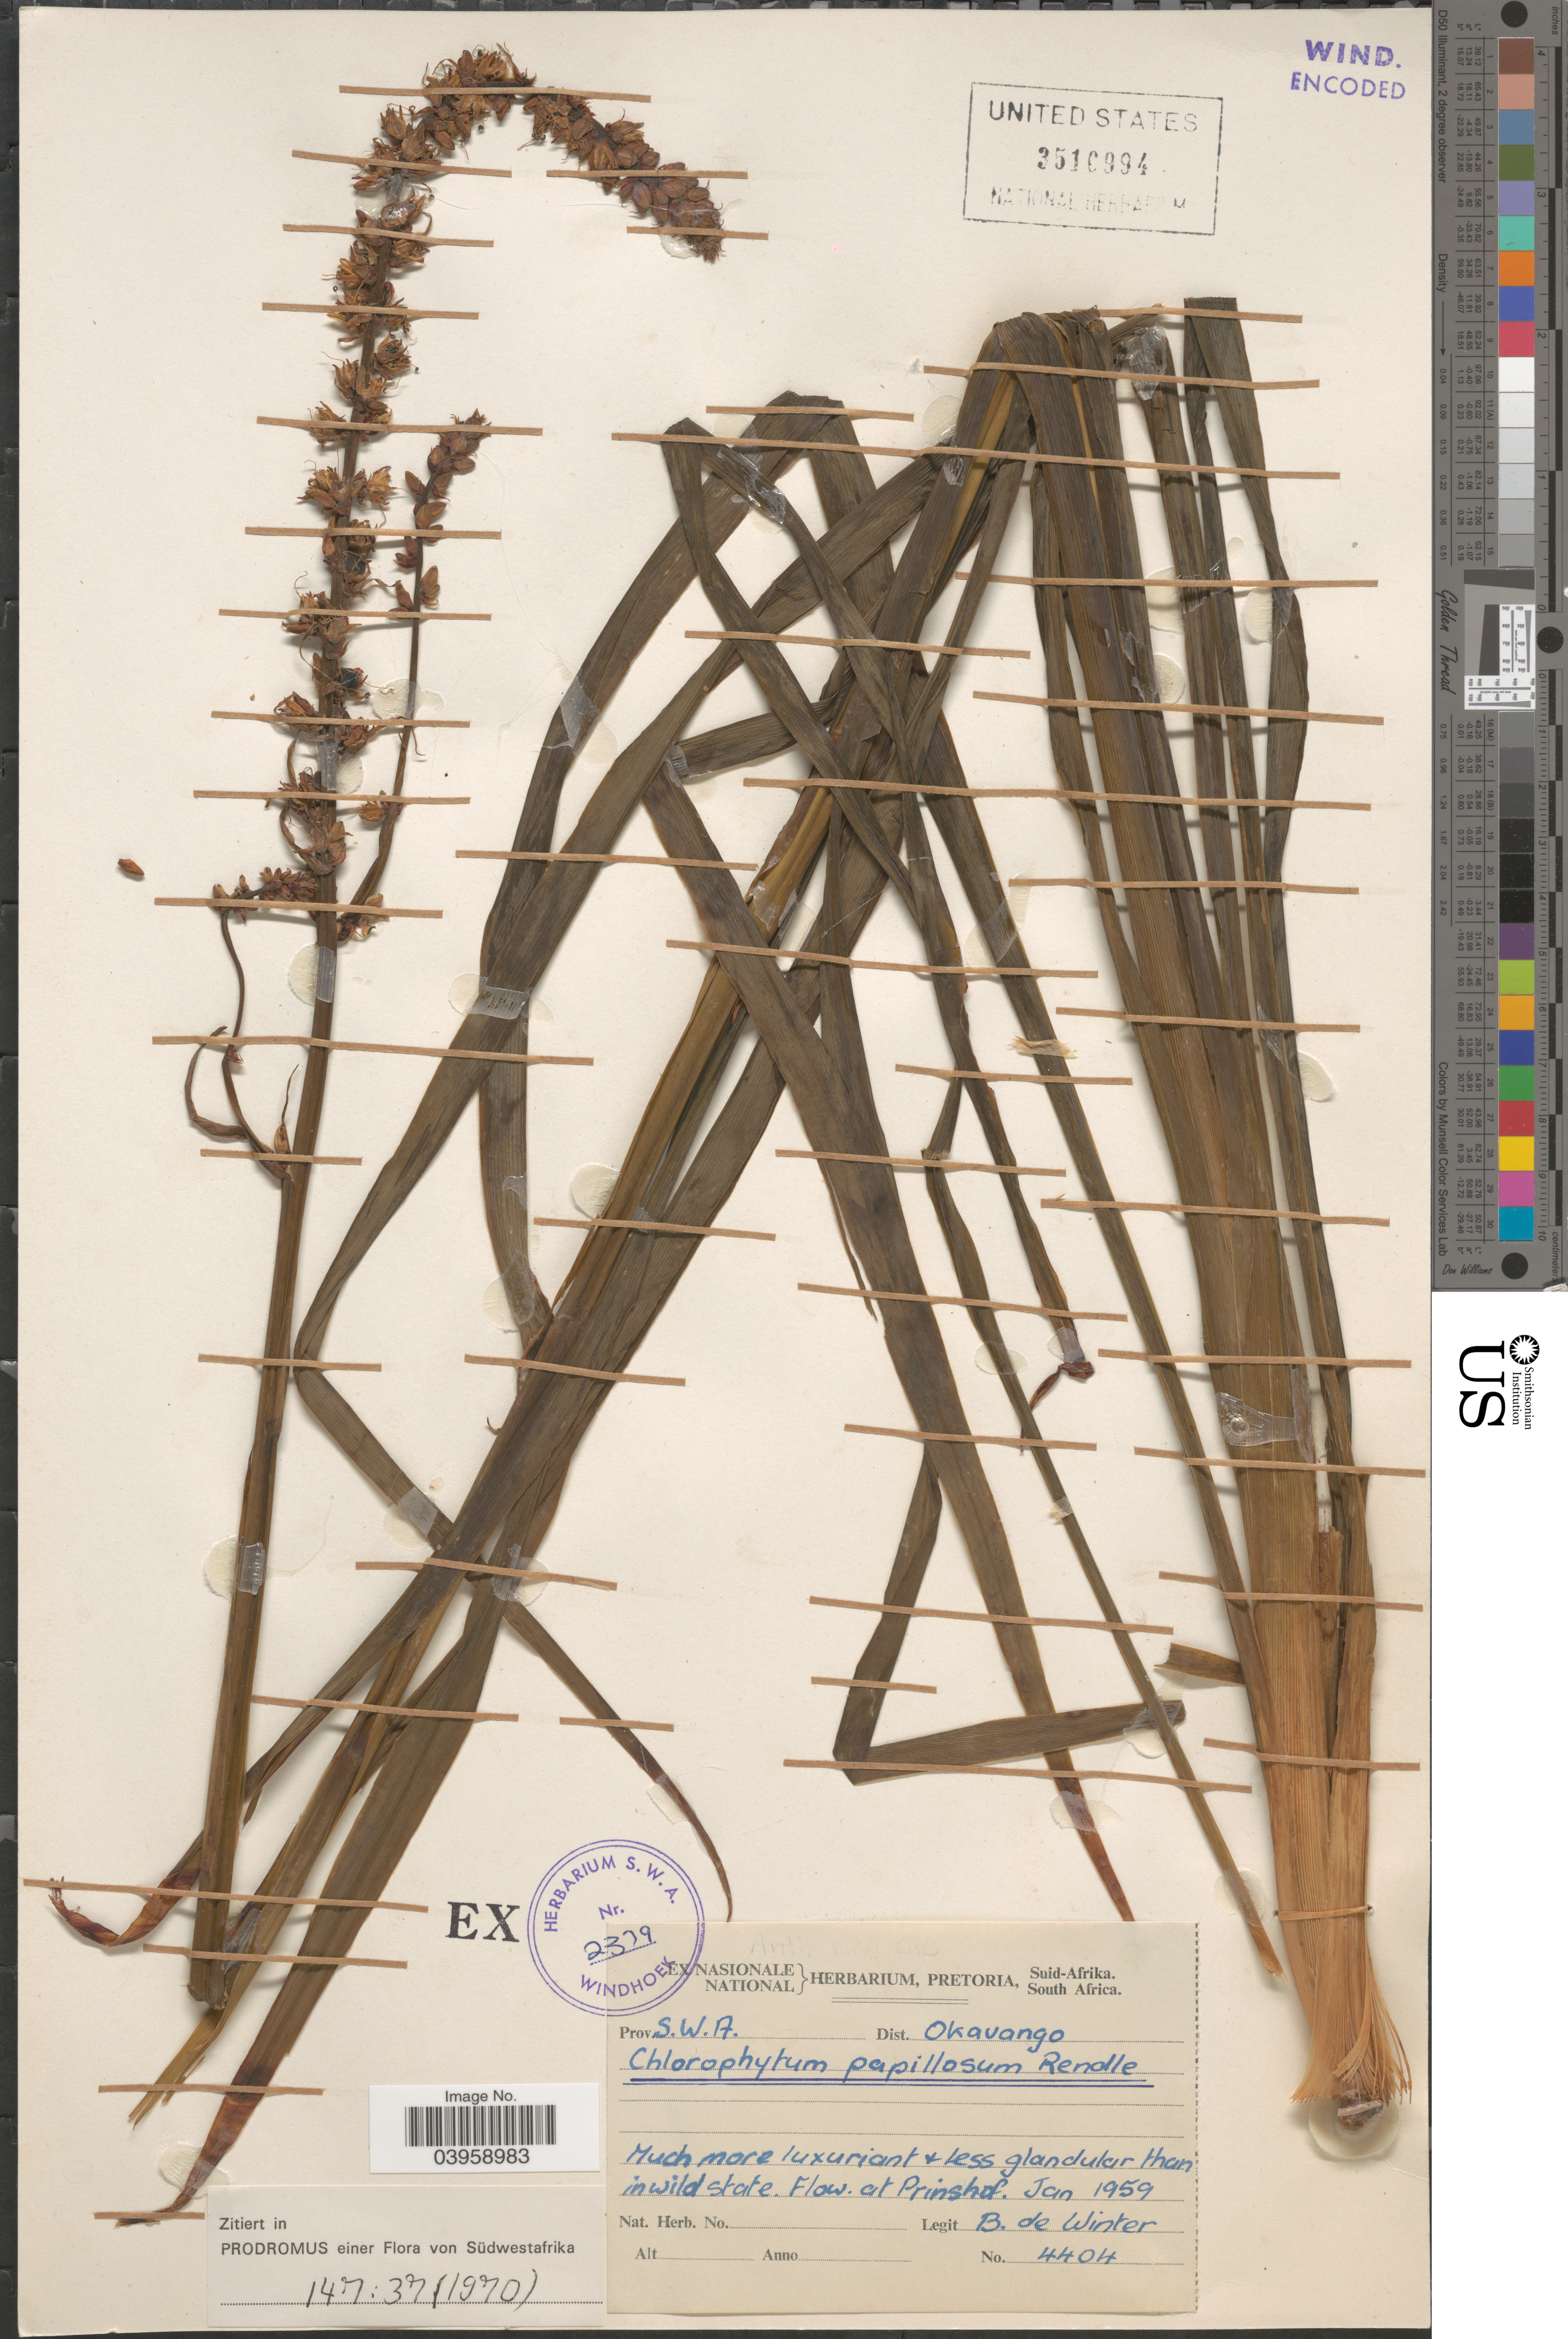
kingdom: Plantae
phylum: Tracheophyta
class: Liliopsida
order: Asparagales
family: Asparagaceae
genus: Chlorophytum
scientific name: Chlorophytum papillosum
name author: Rendle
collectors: B. de Winter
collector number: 4404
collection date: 1959-01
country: Namibia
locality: Prov. S.W.A. Dist. Okavango.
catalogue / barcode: US 3510994